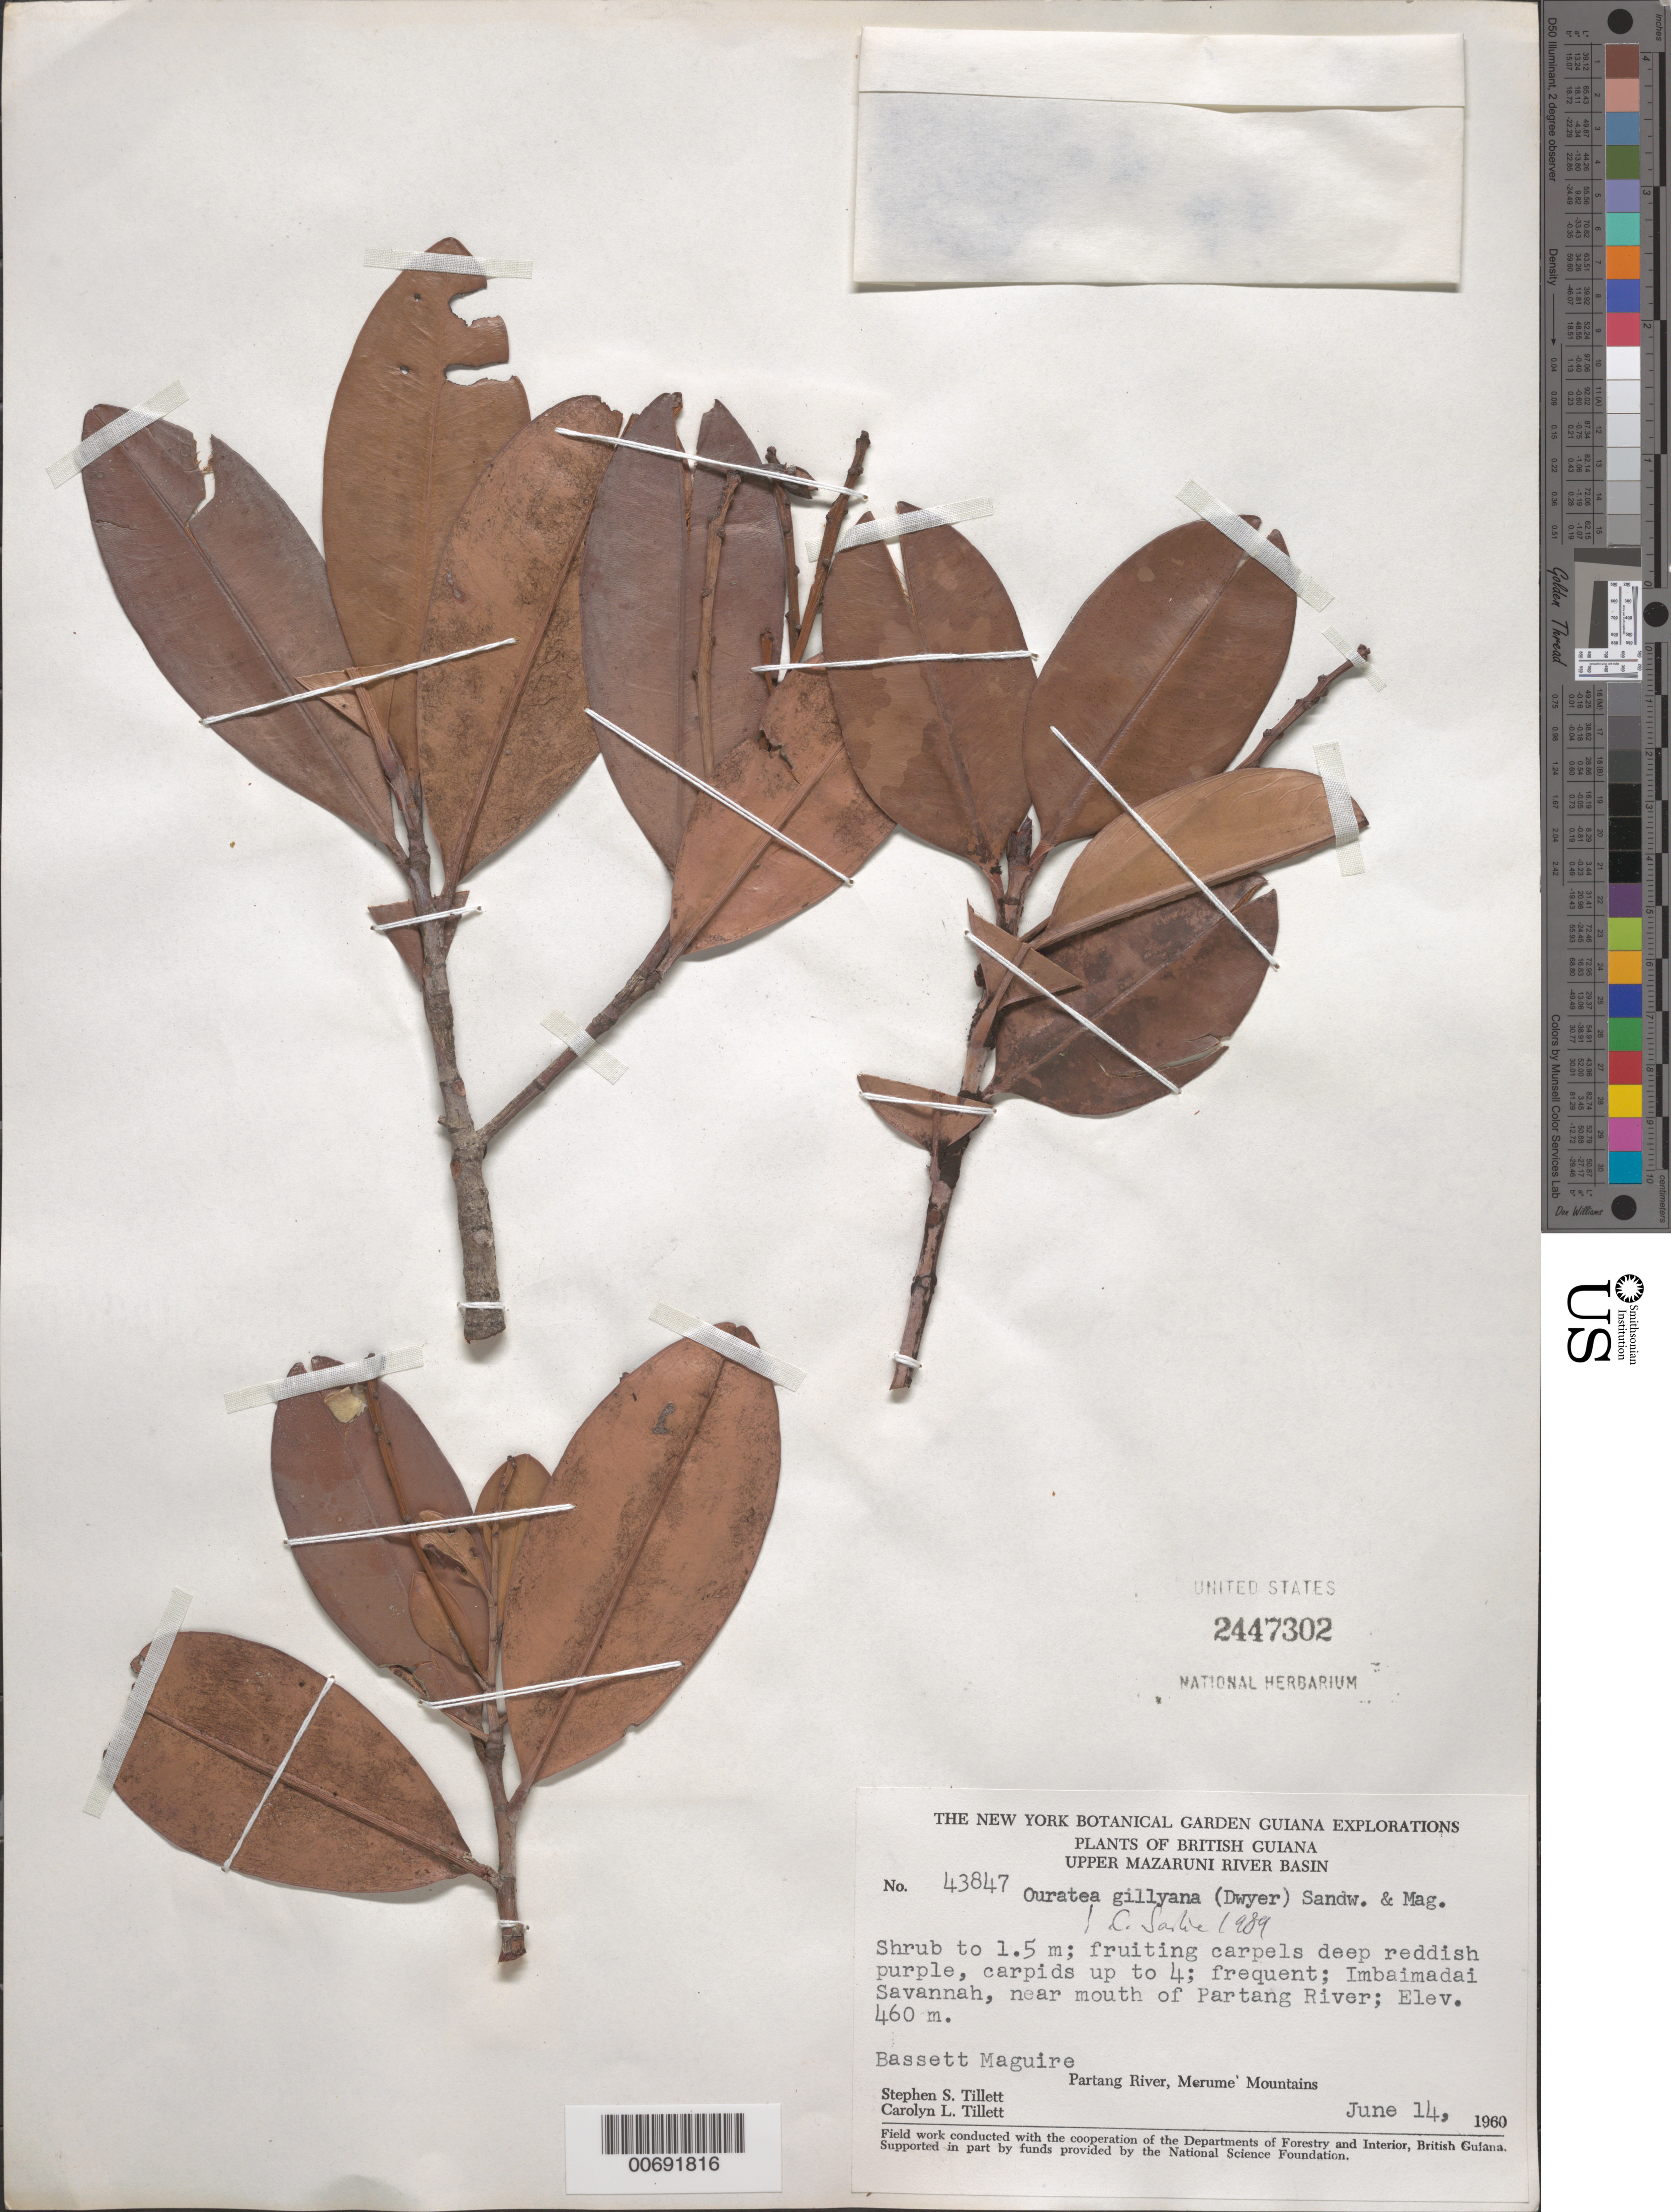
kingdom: Plantae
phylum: Tracheophyta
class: Magnoliopsida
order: Malpighiales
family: Ochnaceae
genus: Ouratea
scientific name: Ouratea gillyana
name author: (Dwyer) Sandwith & Maguire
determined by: Sastre, C. H. L.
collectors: S. S. Tillett, C. L. Tillett & B. Maguire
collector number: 43847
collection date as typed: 14-Jun-60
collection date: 1960-06-14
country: Guyana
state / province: Cuyuni-Mazaruni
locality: Imbaimadai Savannas, near mouth of Partang R.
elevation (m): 460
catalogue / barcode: US 2447302